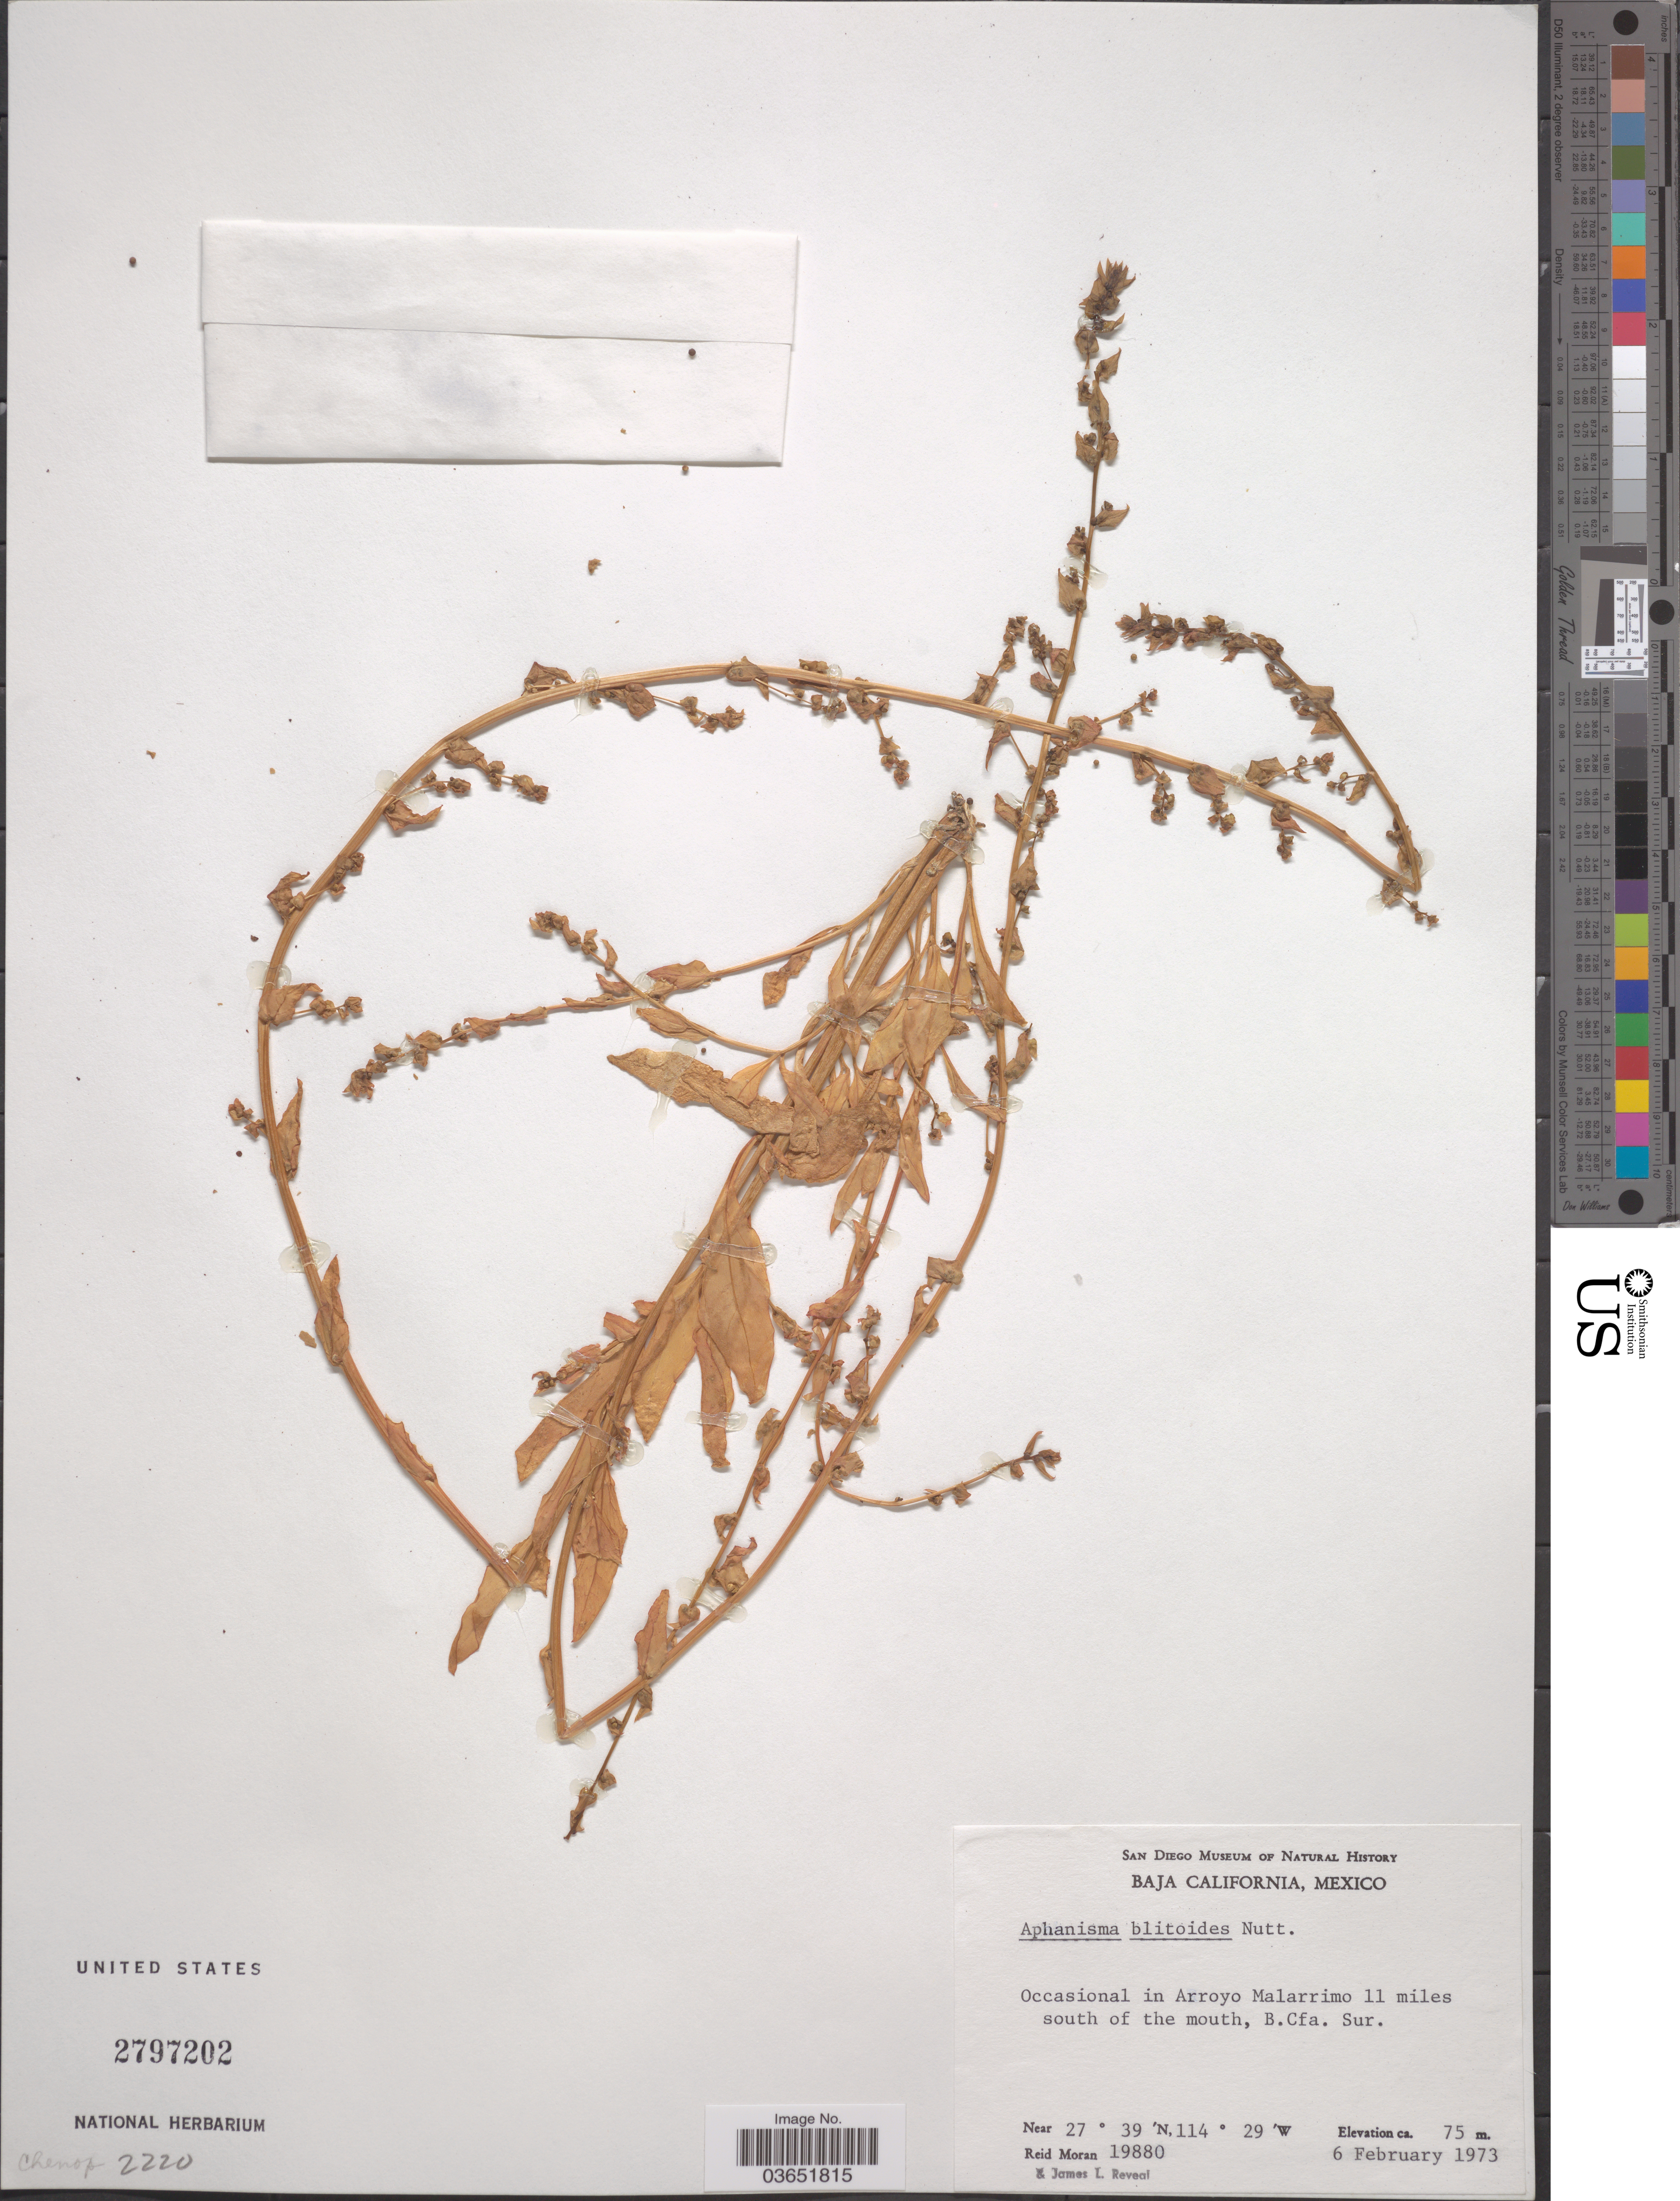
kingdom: Plantae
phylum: Tracheophyta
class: Magnoliopsida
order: Caryophyllales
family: Amaranthaceae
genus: Aphanisma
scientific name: Aphanisma blitoides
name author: Nutt. ex Moq.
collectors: R. V. Moran & J. L. Reveal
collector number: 19880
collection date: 1973-02-06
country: Mexico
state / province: Baja California Sur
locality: Arroyo Malarrimo 11 miles south of the mouth, B.Cfa. Sur.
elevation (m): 75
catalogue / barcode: US 2797202